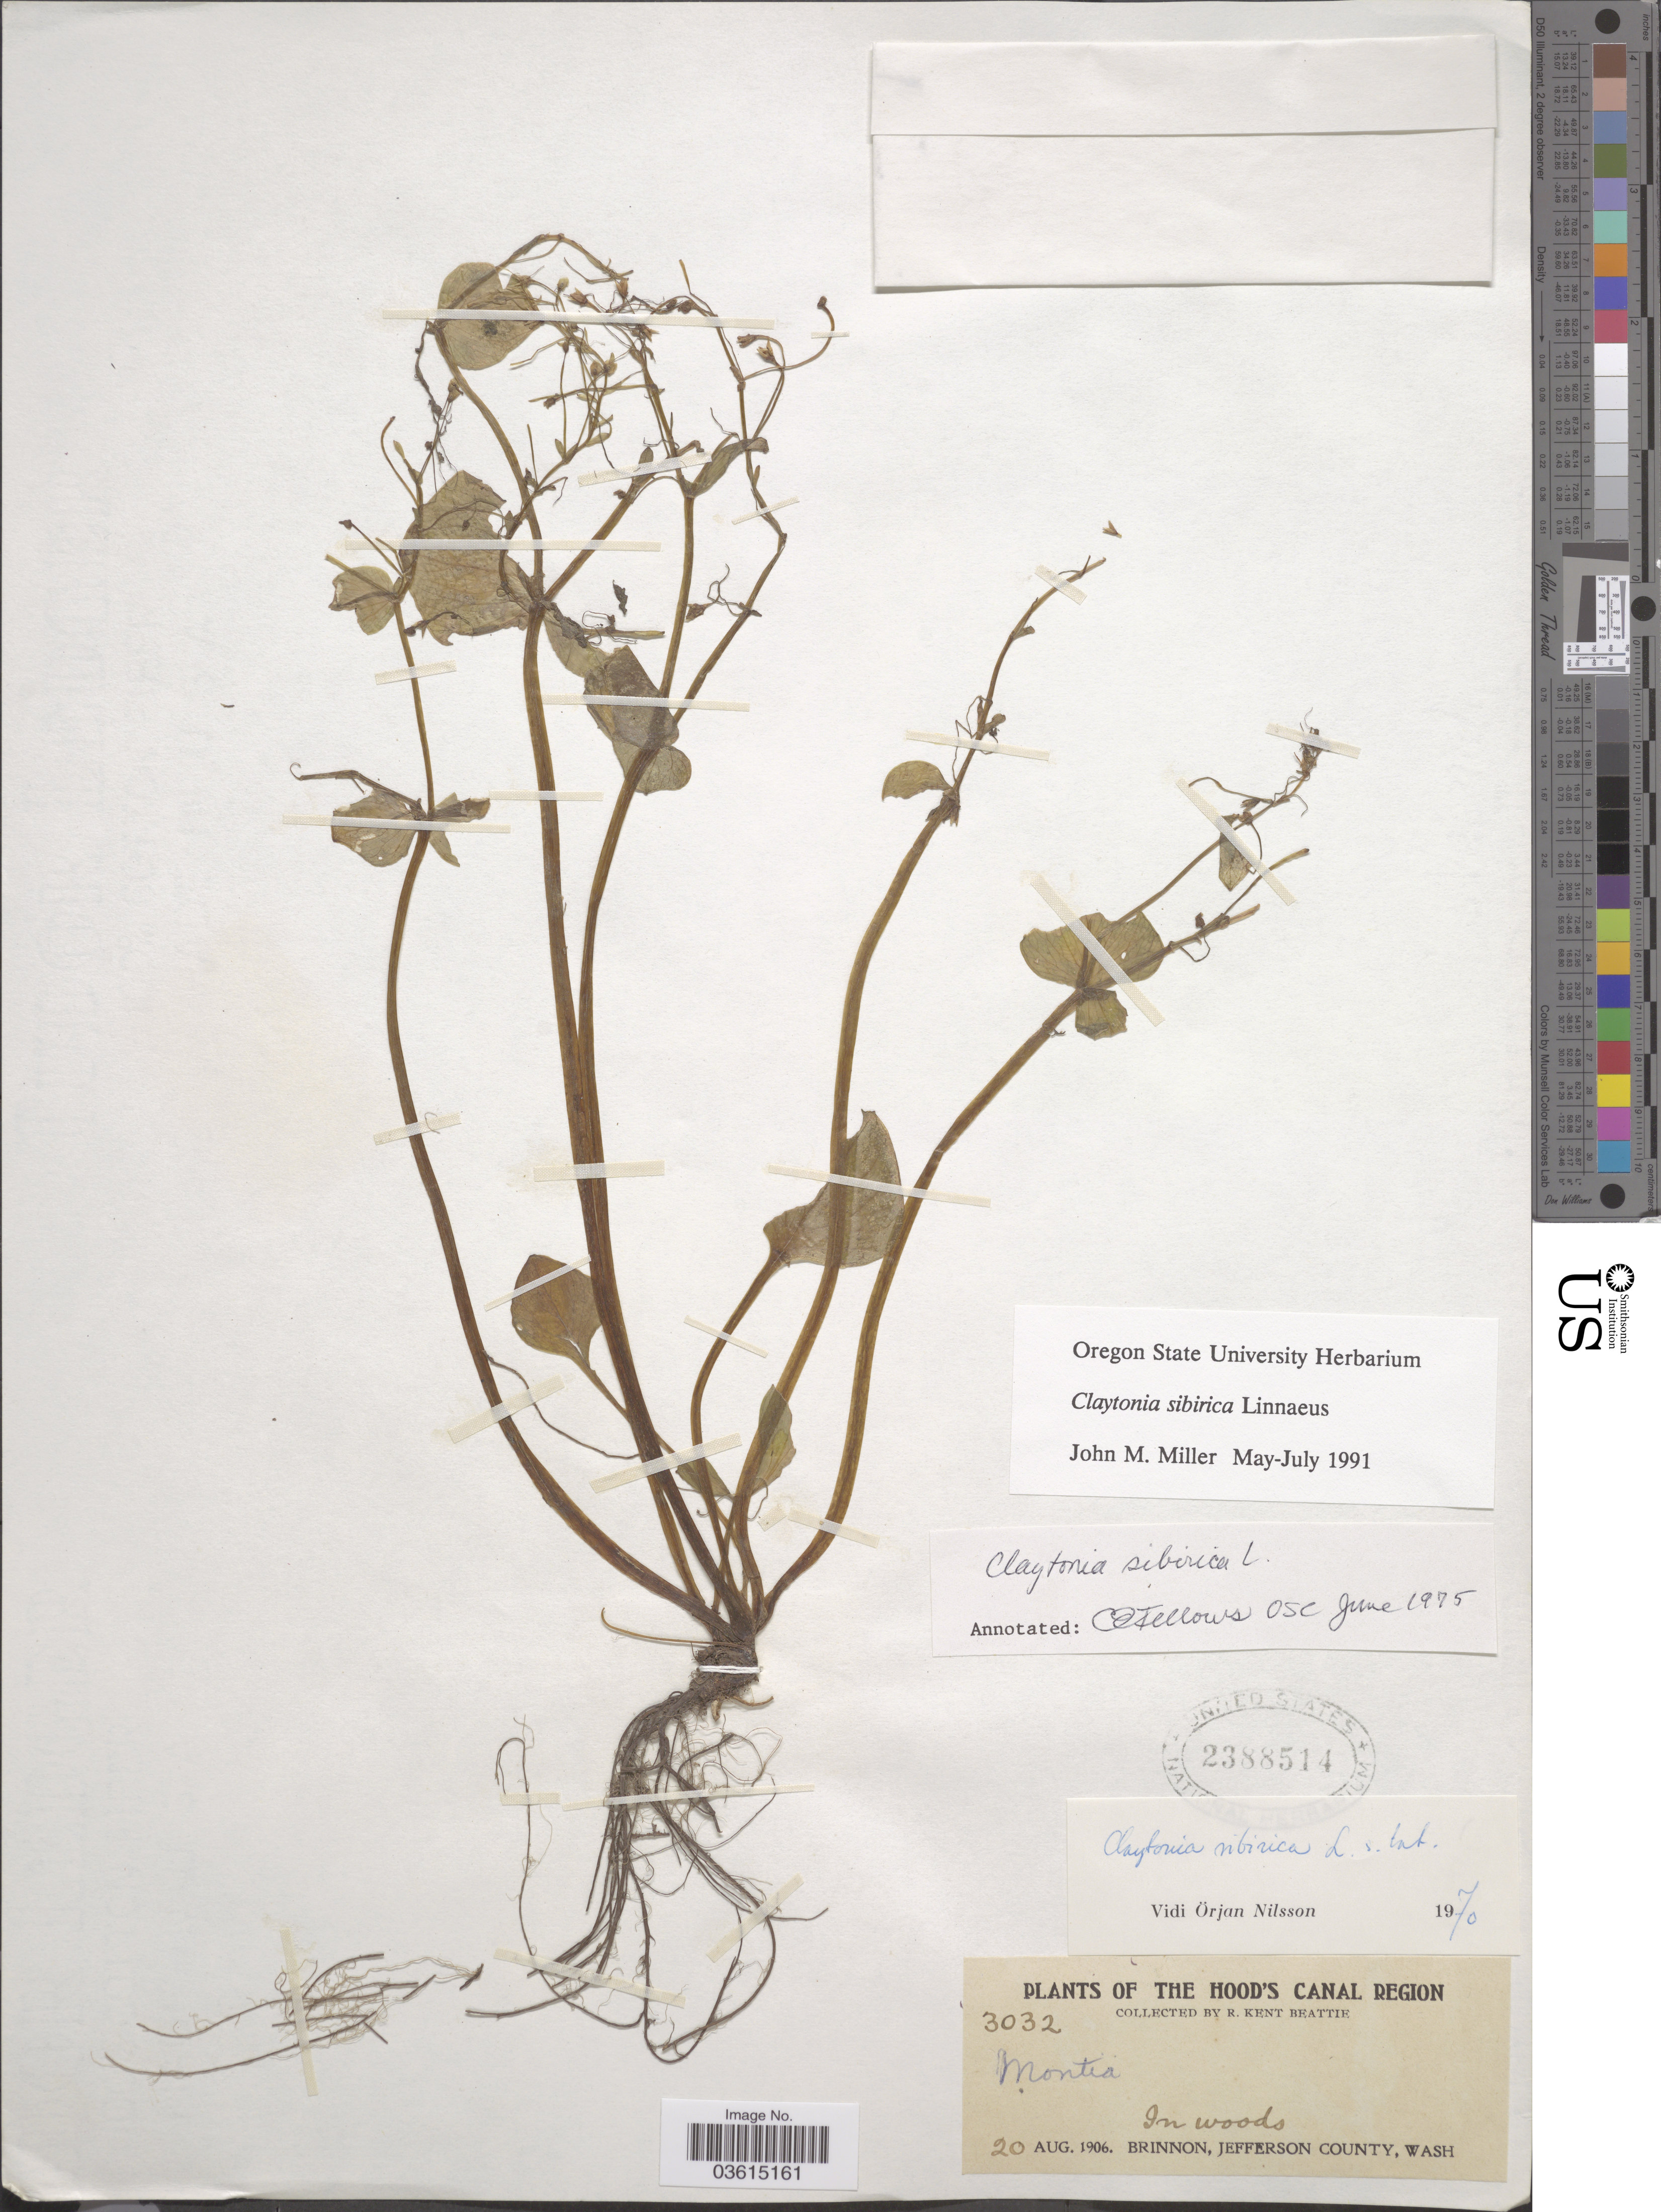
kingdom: Plantae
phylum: Tracheophyta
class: Magnoliopsida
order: Caryophyllales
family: Montiaceae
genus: Claytonia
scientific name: Claytonia sibirica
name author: L.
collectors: R. K. Beattie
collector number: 3032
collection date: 1906-08-20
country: United States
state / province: Washington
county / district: Jefferson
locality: The Hood's Canal Region. Brinnon, Jefferson County.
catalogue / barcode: US 2388514